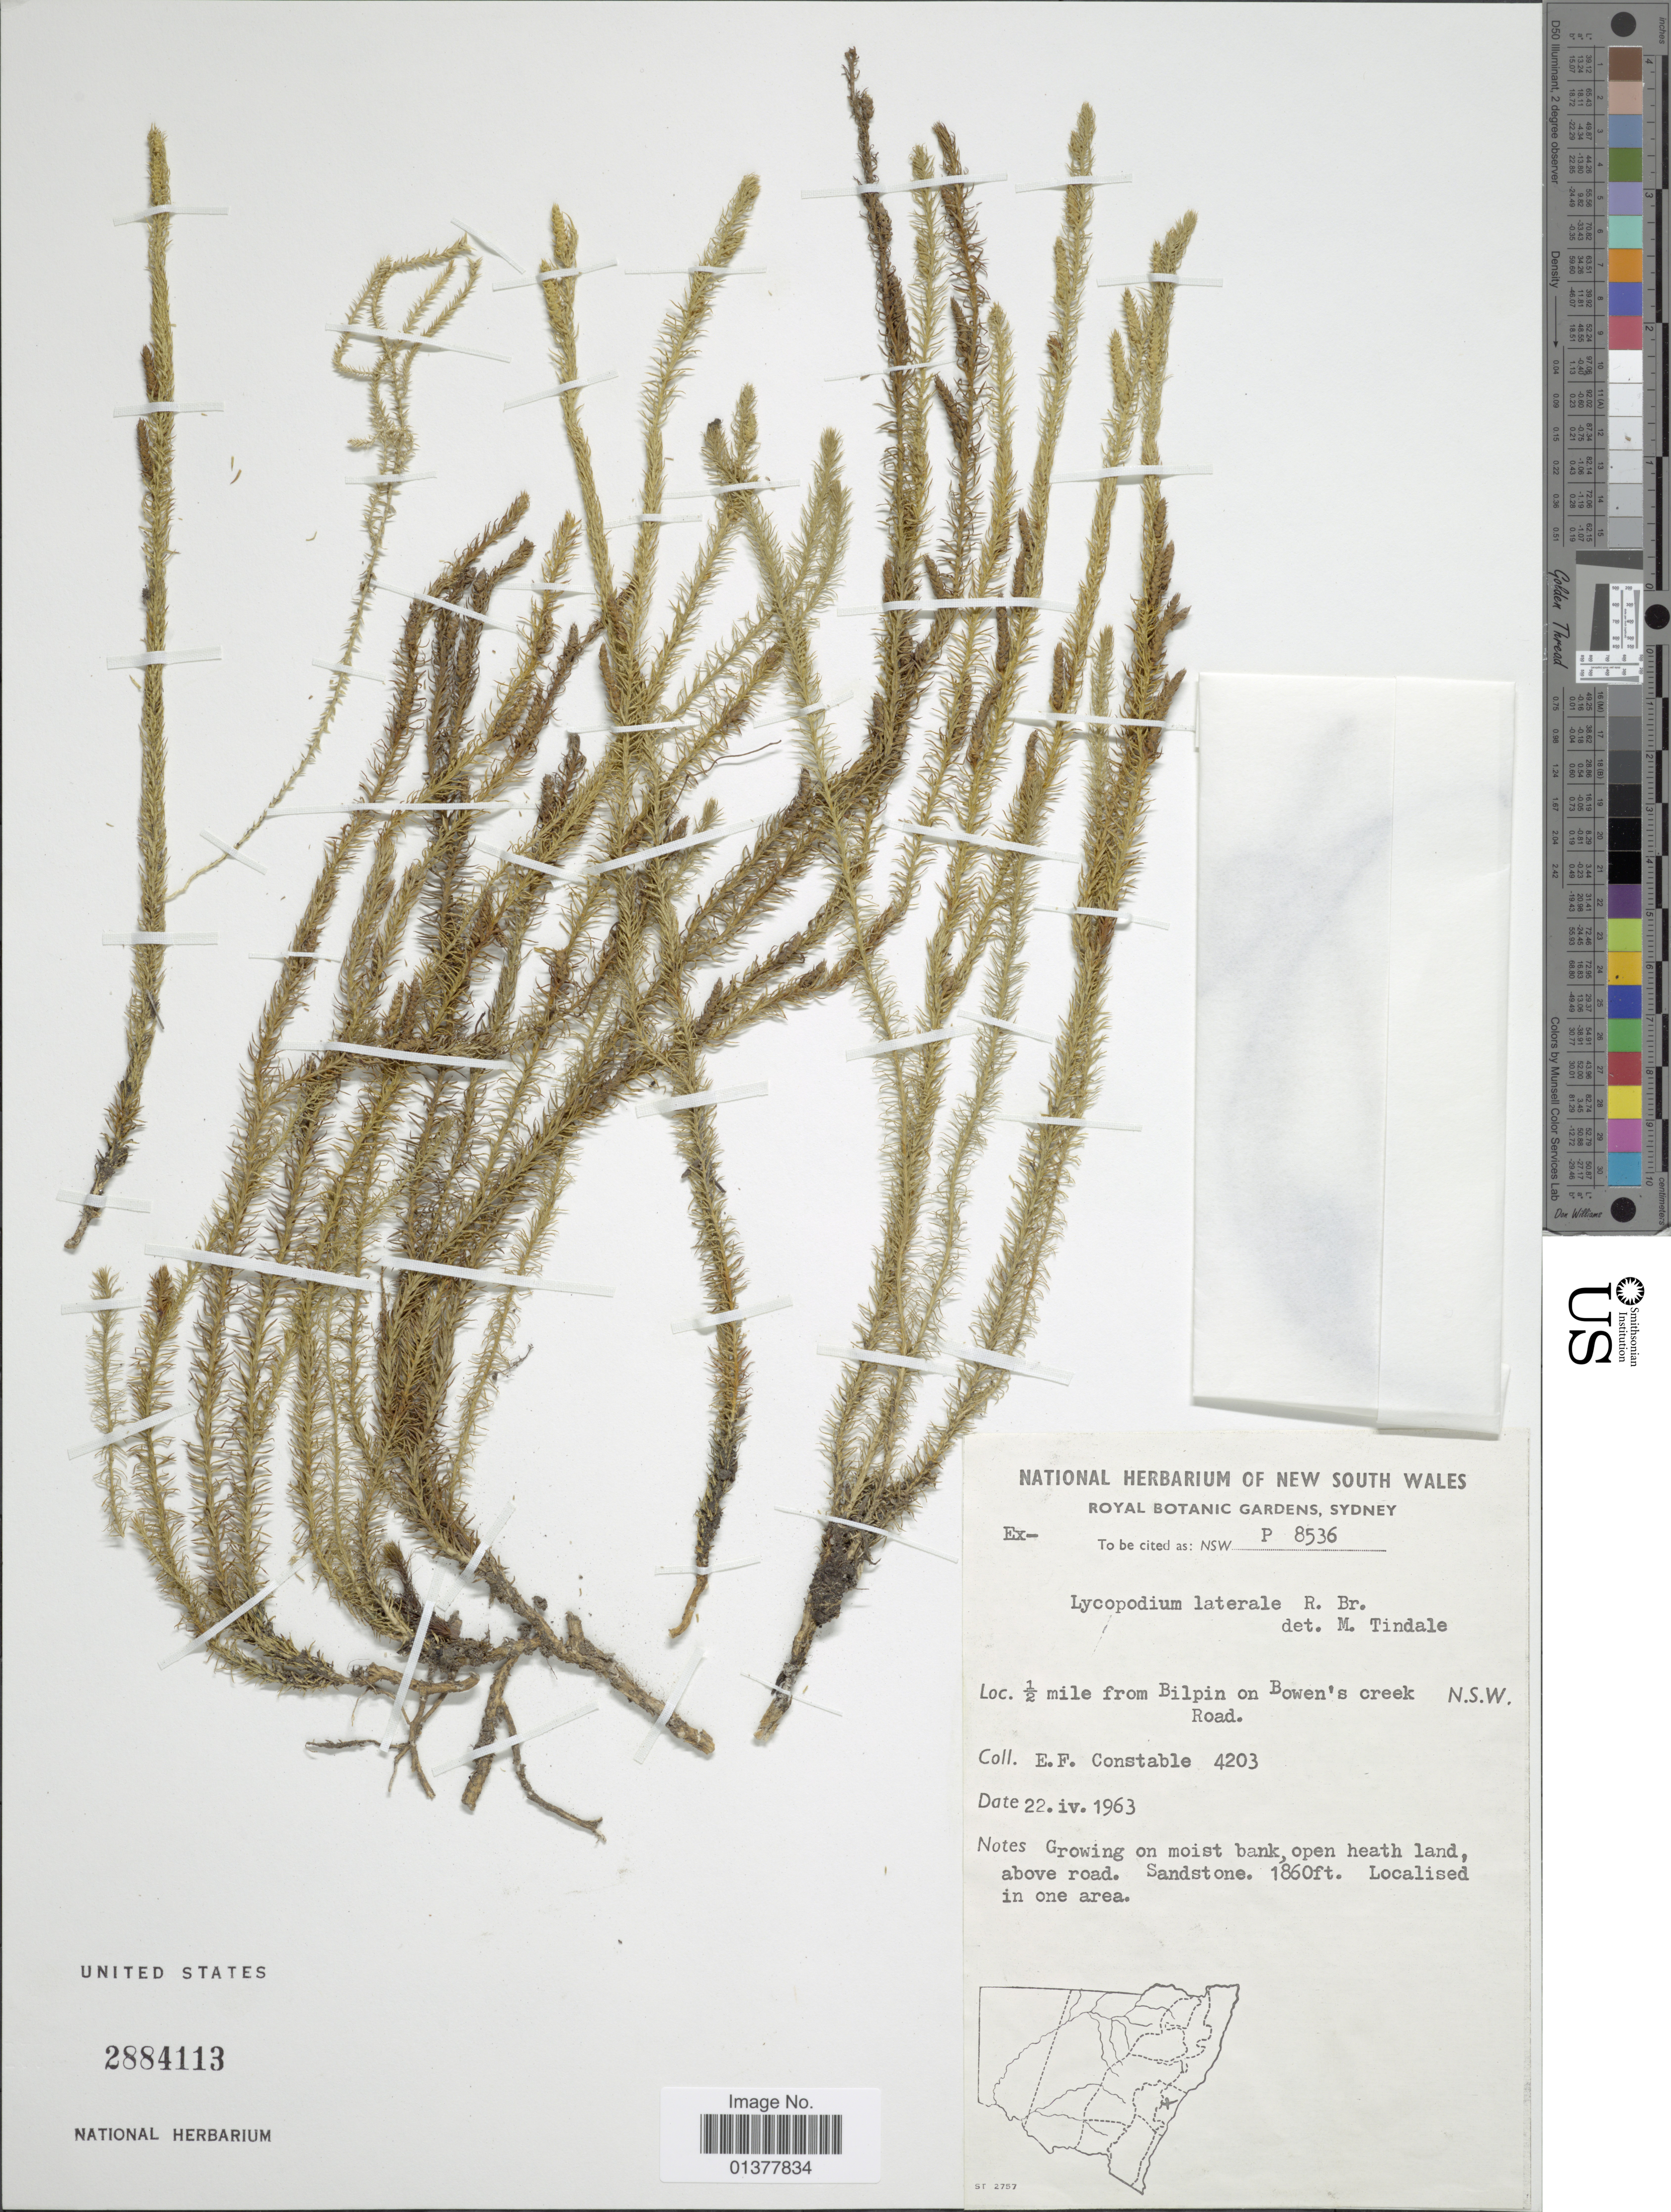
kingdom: Plantae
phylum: Tracheophyta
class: Lycopodiopsida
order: Lycopodiales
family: Lycopodiaceae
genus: Lateristachys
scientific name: Lateristachys lateralis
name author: (R. Br.) Holub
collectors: E. F. Constable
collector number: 4203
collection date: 1963-04-22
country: Australia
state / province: New South Wales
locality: ½mile from Bilpin on Bowen's creek Road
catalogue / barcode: US 2884113